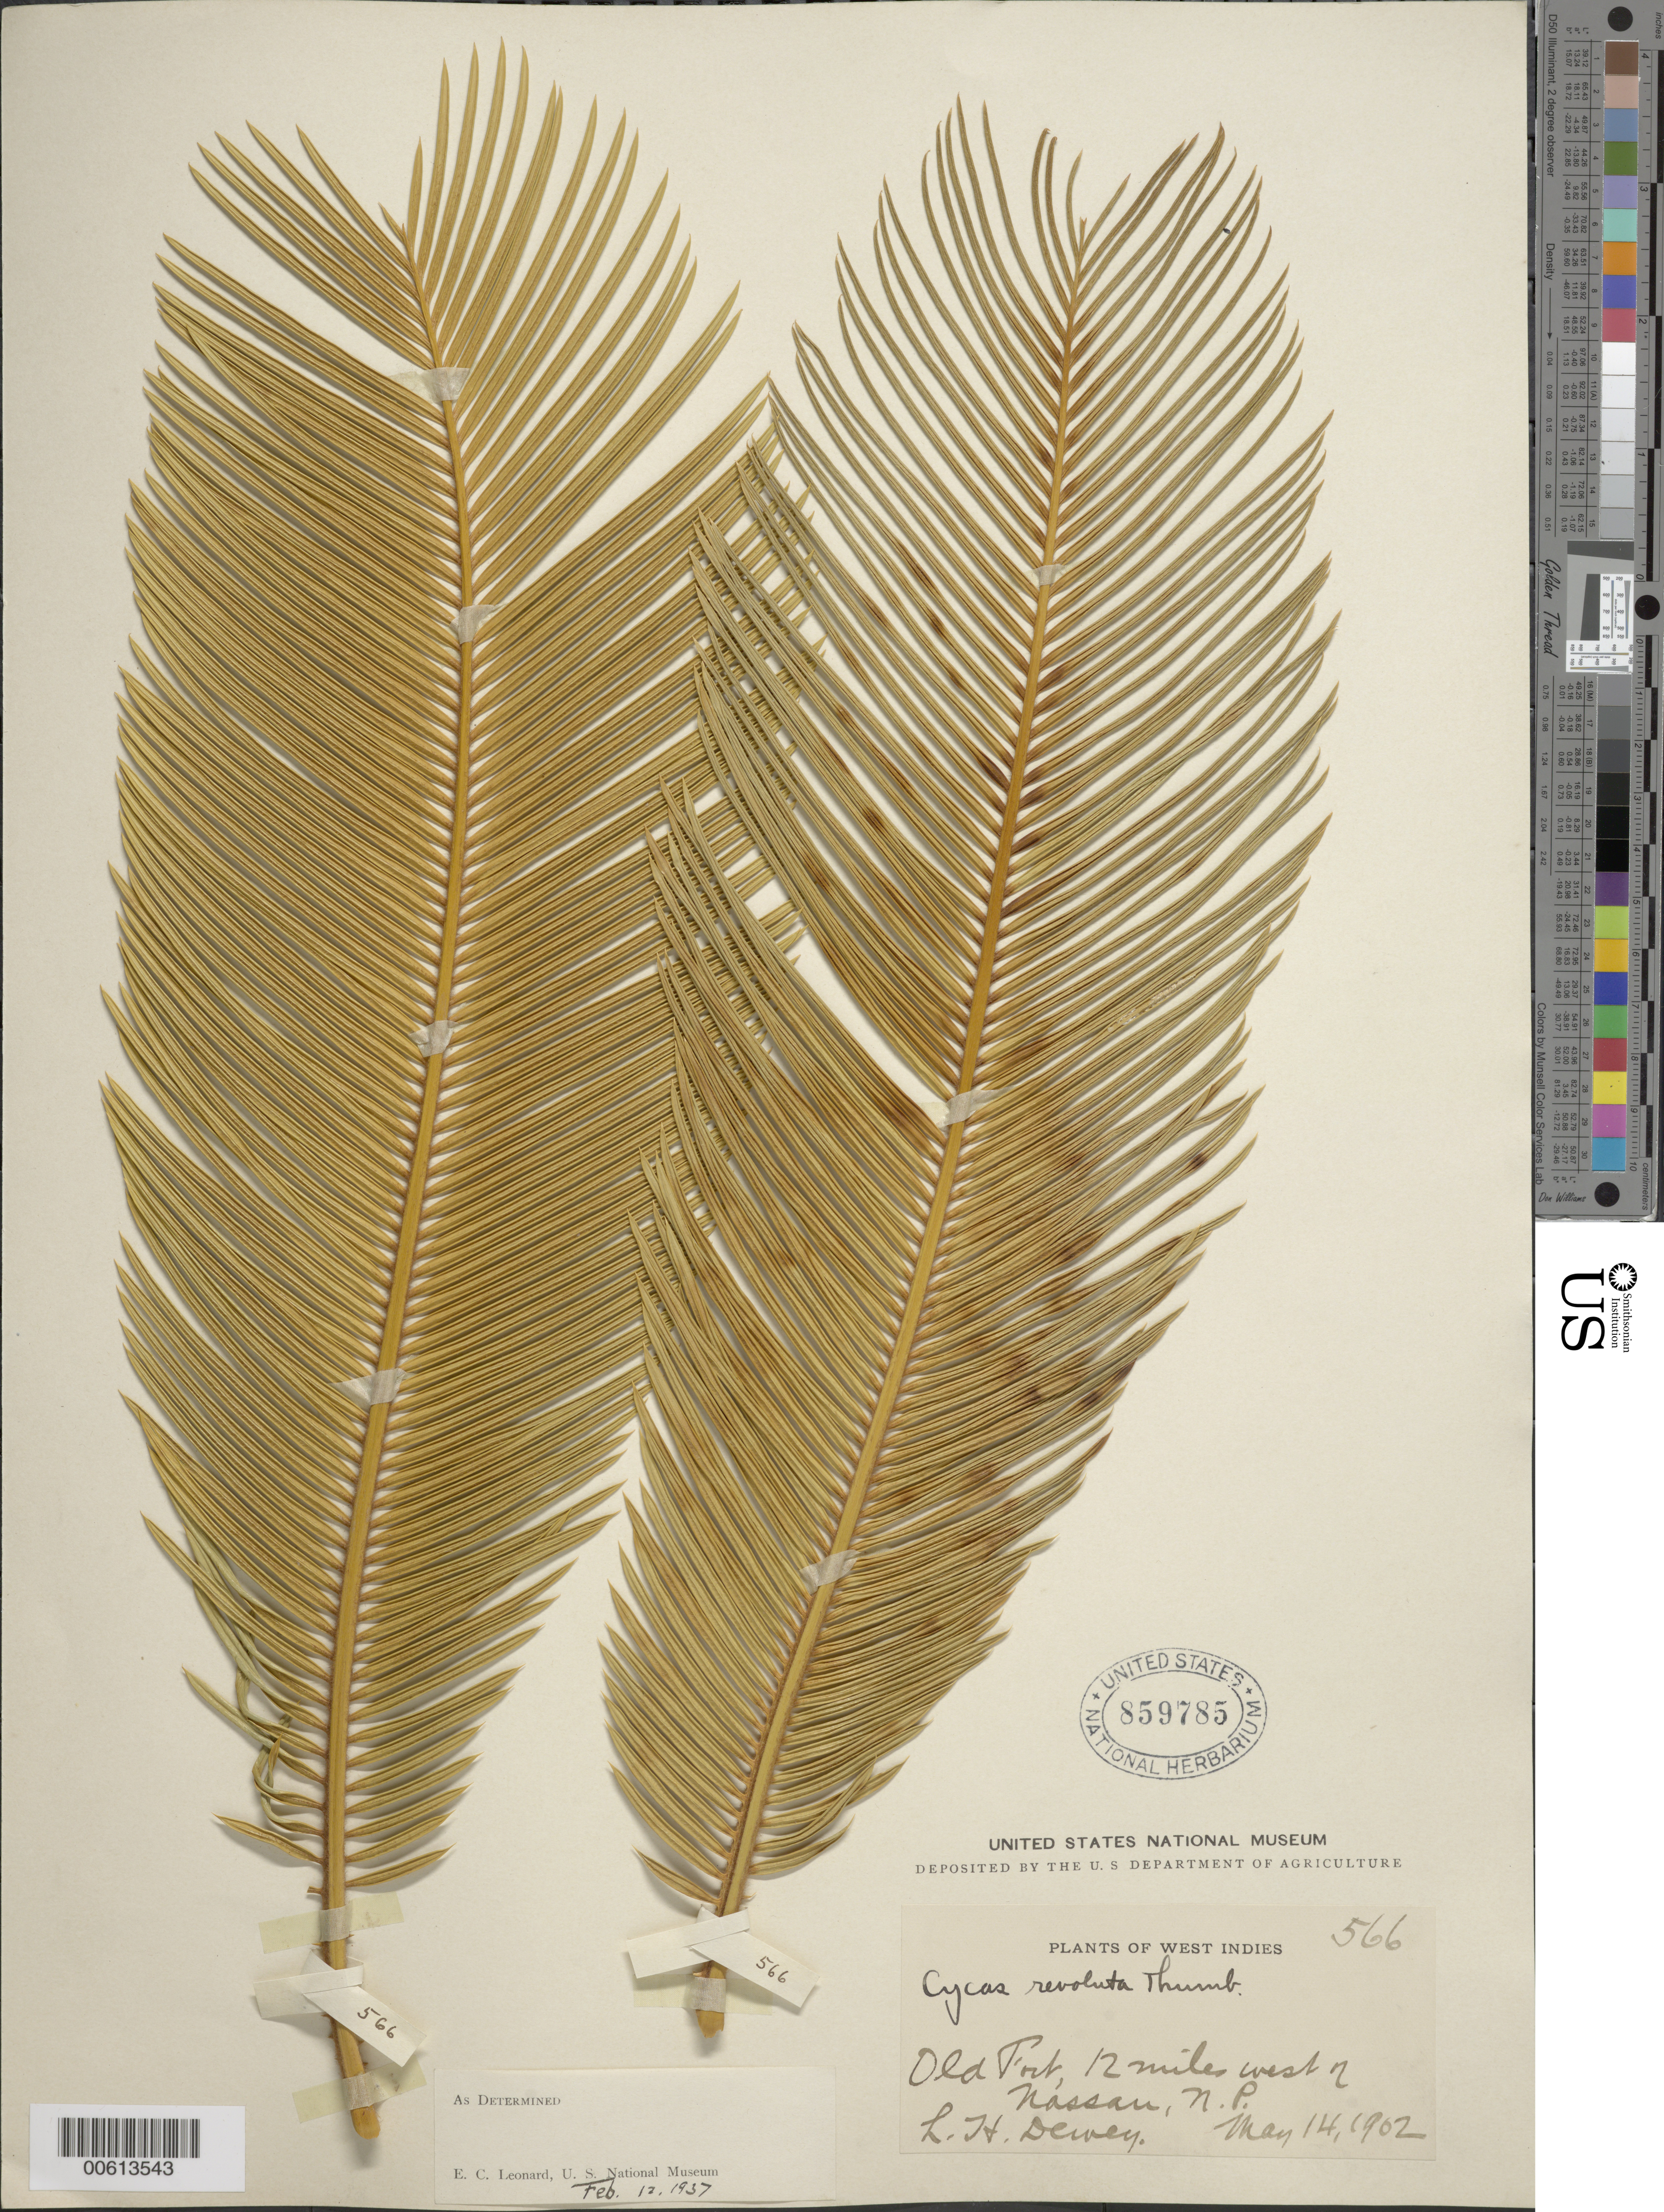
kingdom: Plantae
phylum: Tracheophyta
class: Cycadopsida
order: Cycadales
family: Cycadaceae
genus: Cycas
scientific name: Cycas revoluta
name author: Thunb.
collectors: L. H. Dewey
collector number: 566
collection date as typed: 14 May 1902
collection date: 1902-05-14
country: Bahamas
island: New Providence Island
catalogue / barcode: US 859785